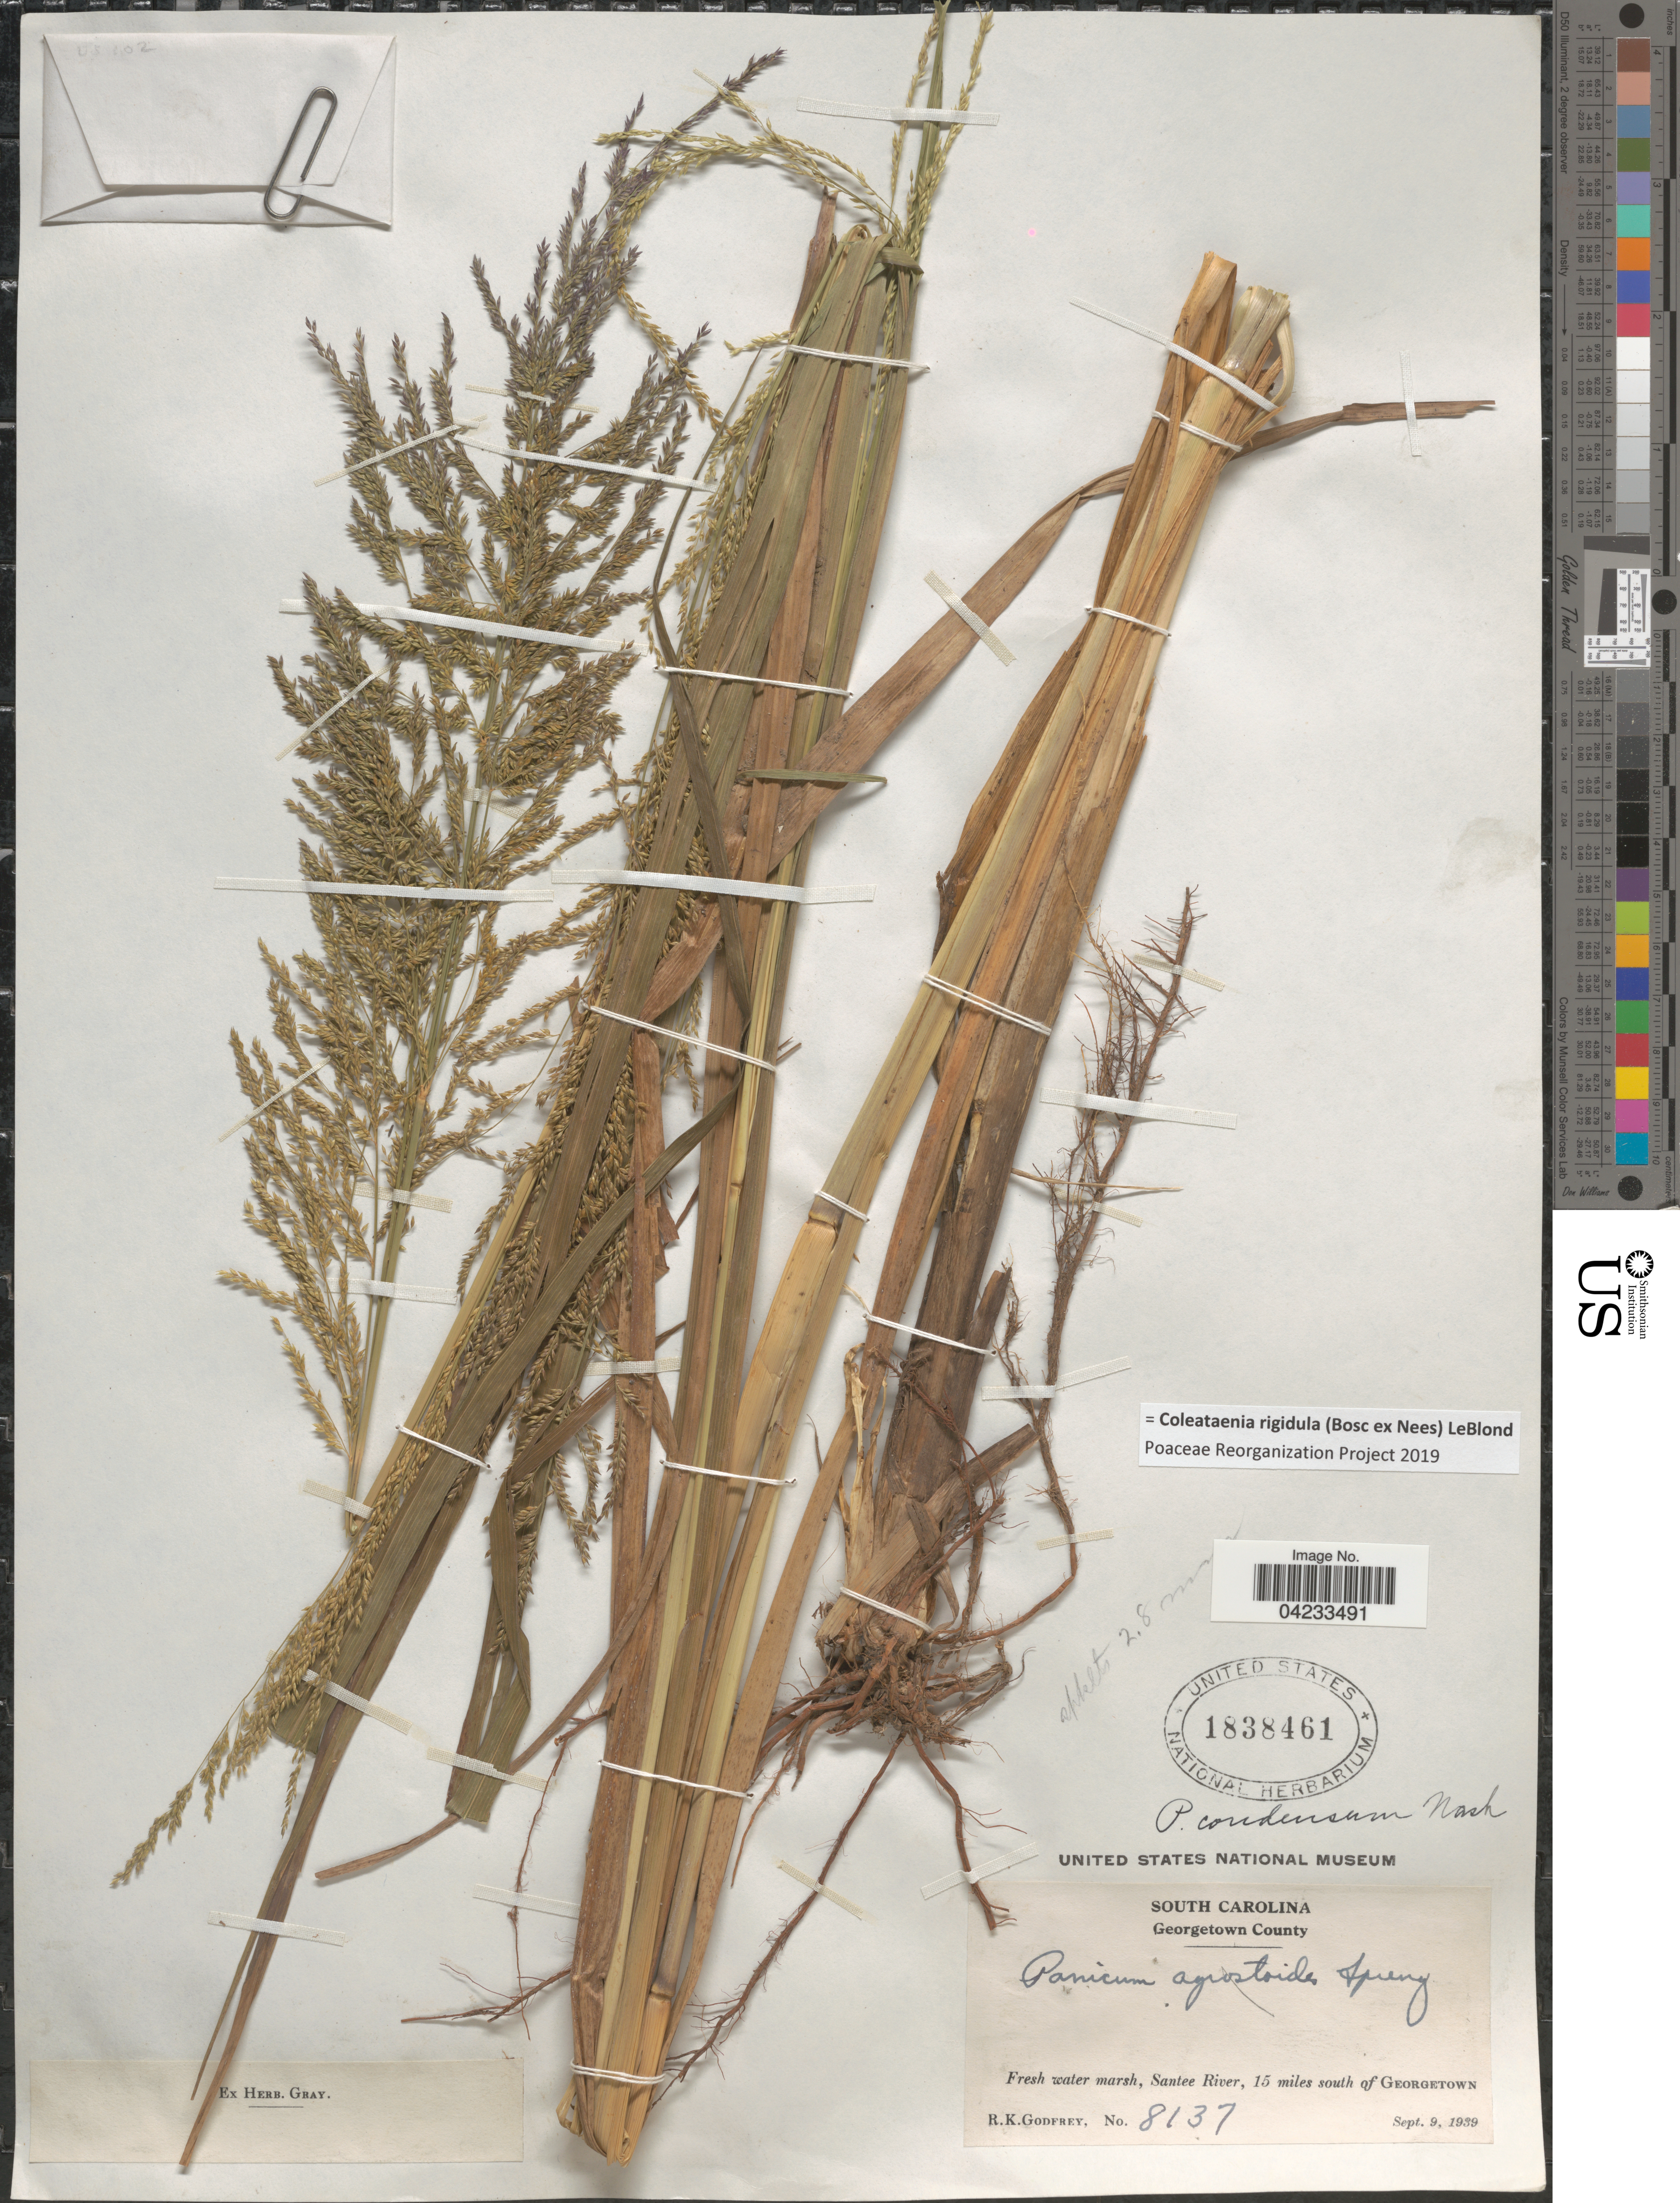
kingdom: Plantae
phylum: Tracheophyta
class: Liliopsida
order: Poales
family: Poaceae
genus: Coleataenia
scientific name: Coleataenia rigidula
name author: (Bosc ex Nees) LeBlond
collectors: R. K. Godfrey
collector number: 8137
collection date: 1939-09-09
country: United States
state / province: South Carolina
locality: Georgetown County. Fresh water marsh, Santee River, 15 miles south of Georgetown.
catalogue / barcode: US 1838461